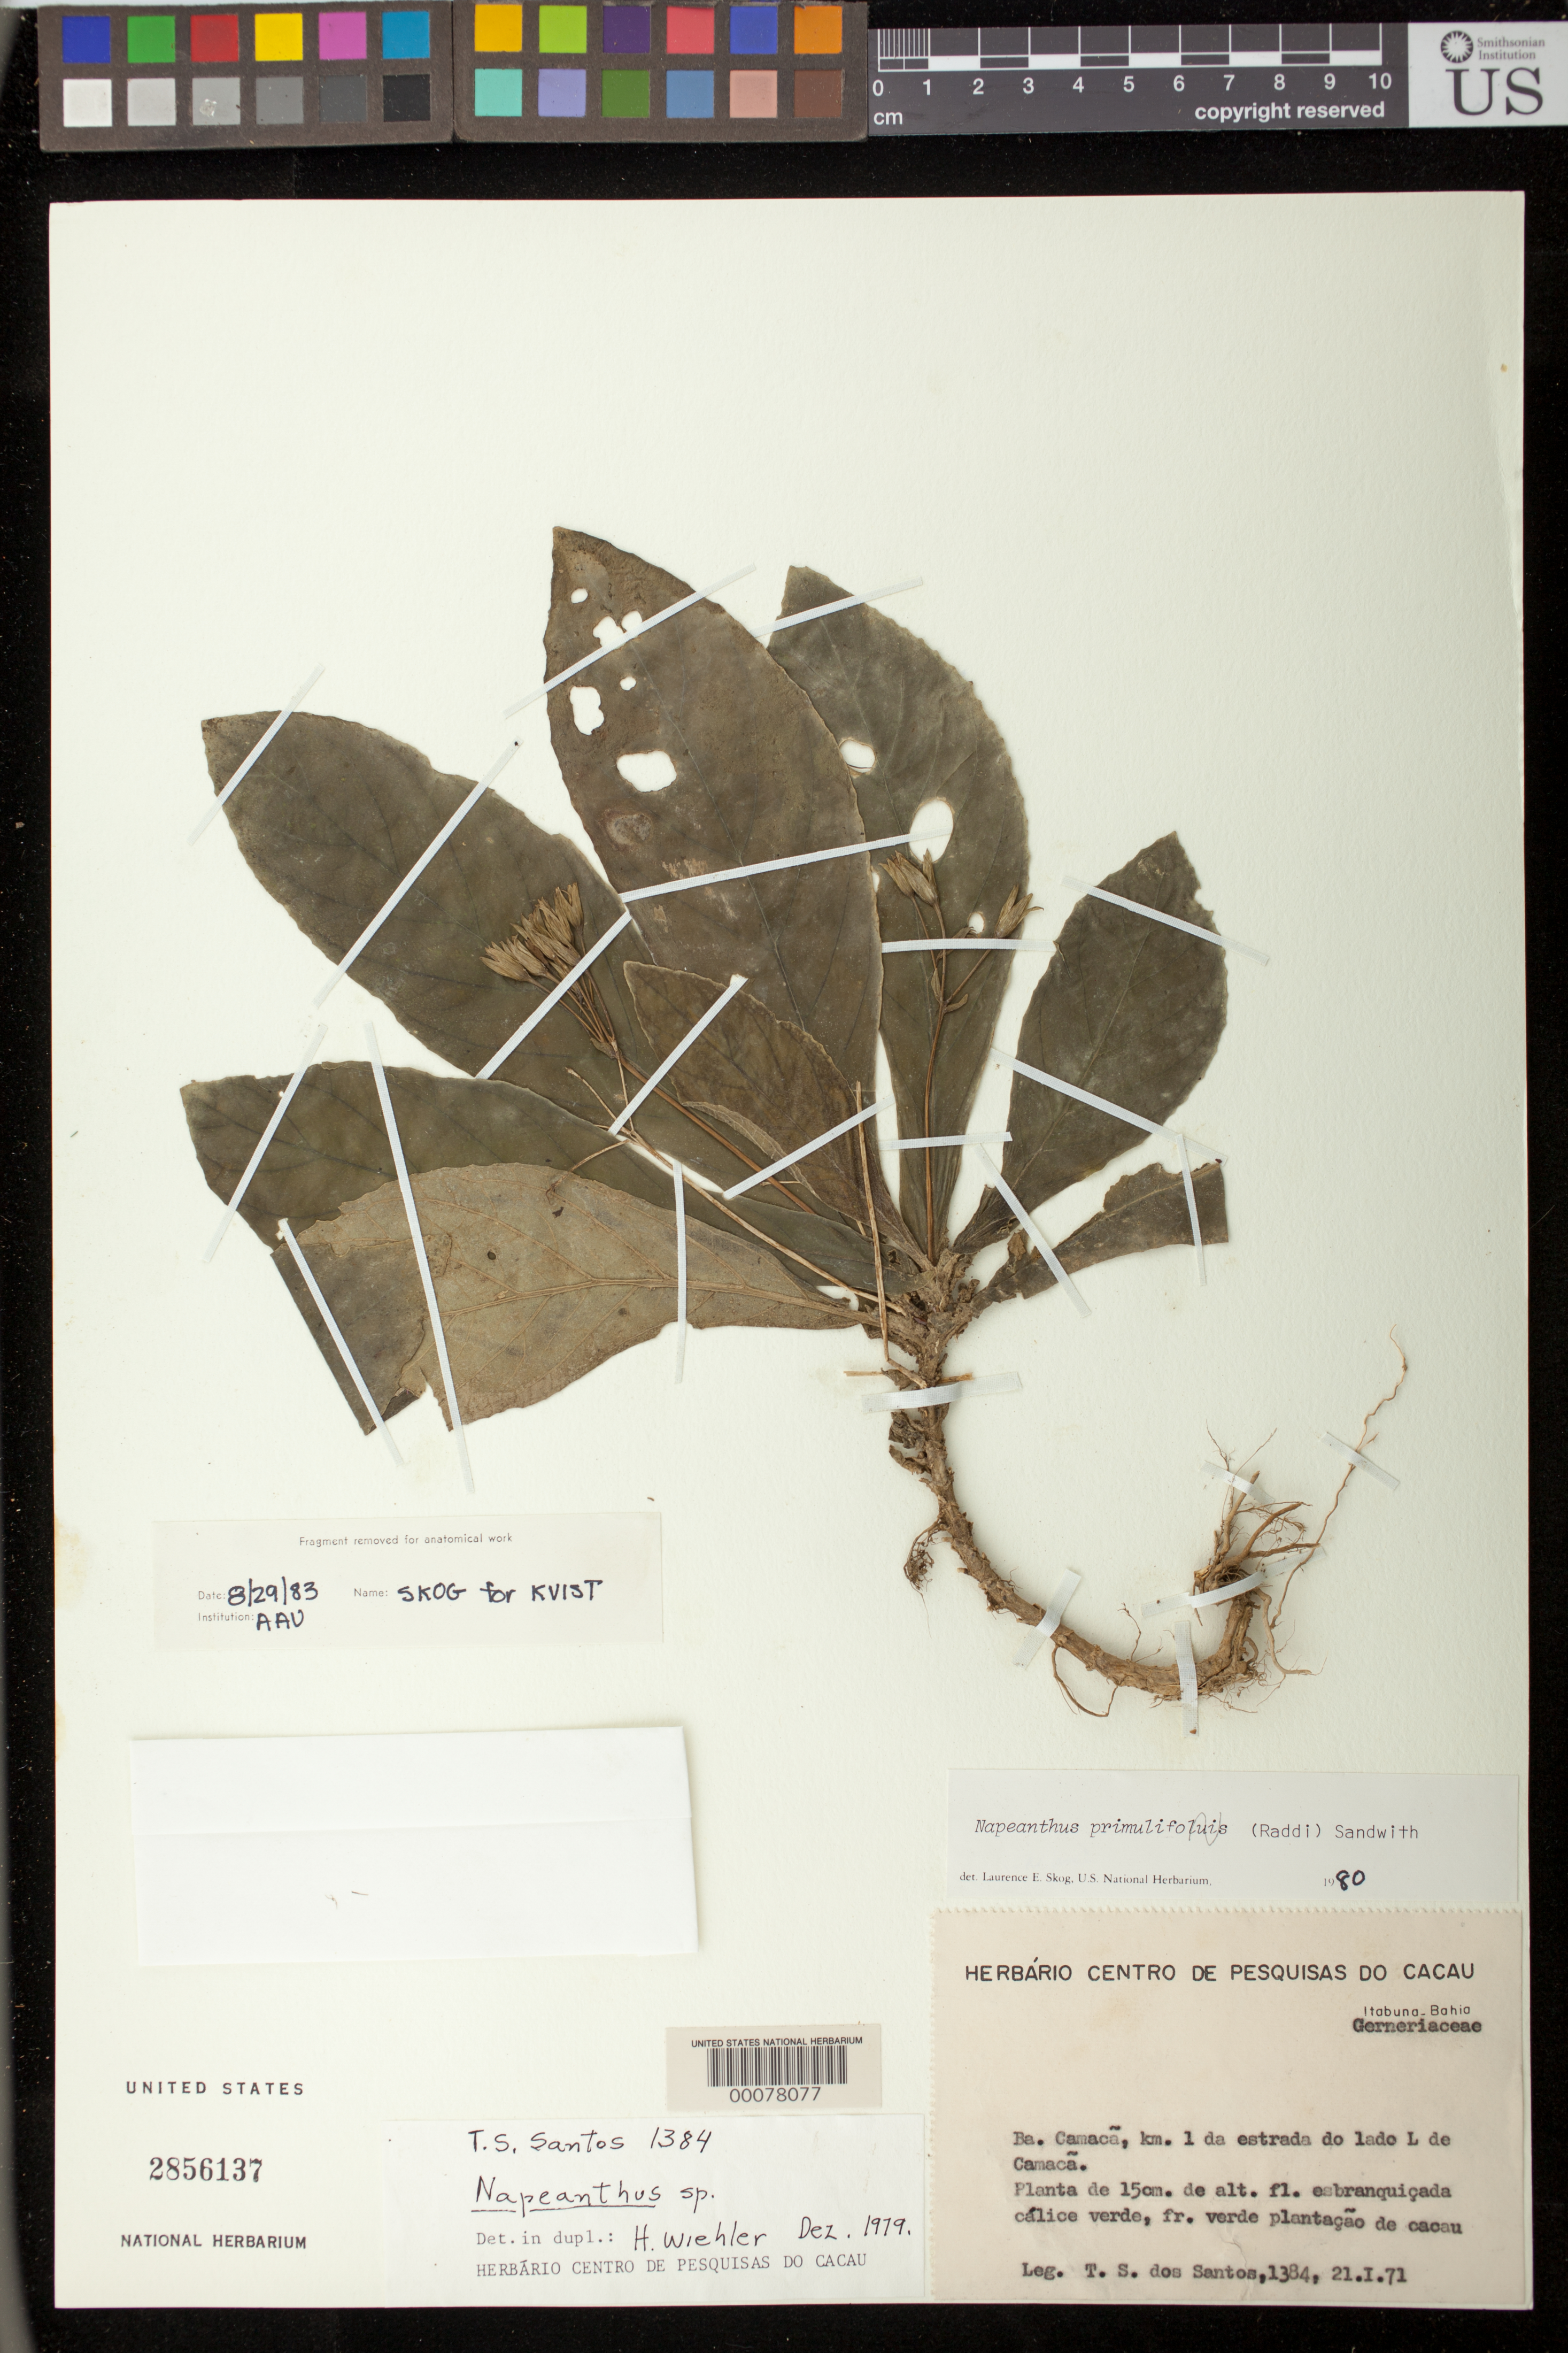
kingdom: Plantae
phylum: Tracheophyta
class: Magnoliopsida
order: Lamiales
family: Gesneriaceae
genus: Napeanthus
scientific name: Napeanthus primulifolius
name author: (Raddi) Sandwith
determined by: Chautems, A. P.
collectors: T. S. Santos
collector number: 1384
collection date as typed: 21 Jan 1971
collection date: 1971-01-21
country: Brazil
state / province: Bahia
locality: Camaca, km. 1 da estrada do lado L de Camaca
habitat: Plantaçao de cacau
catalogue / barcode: US 2856137